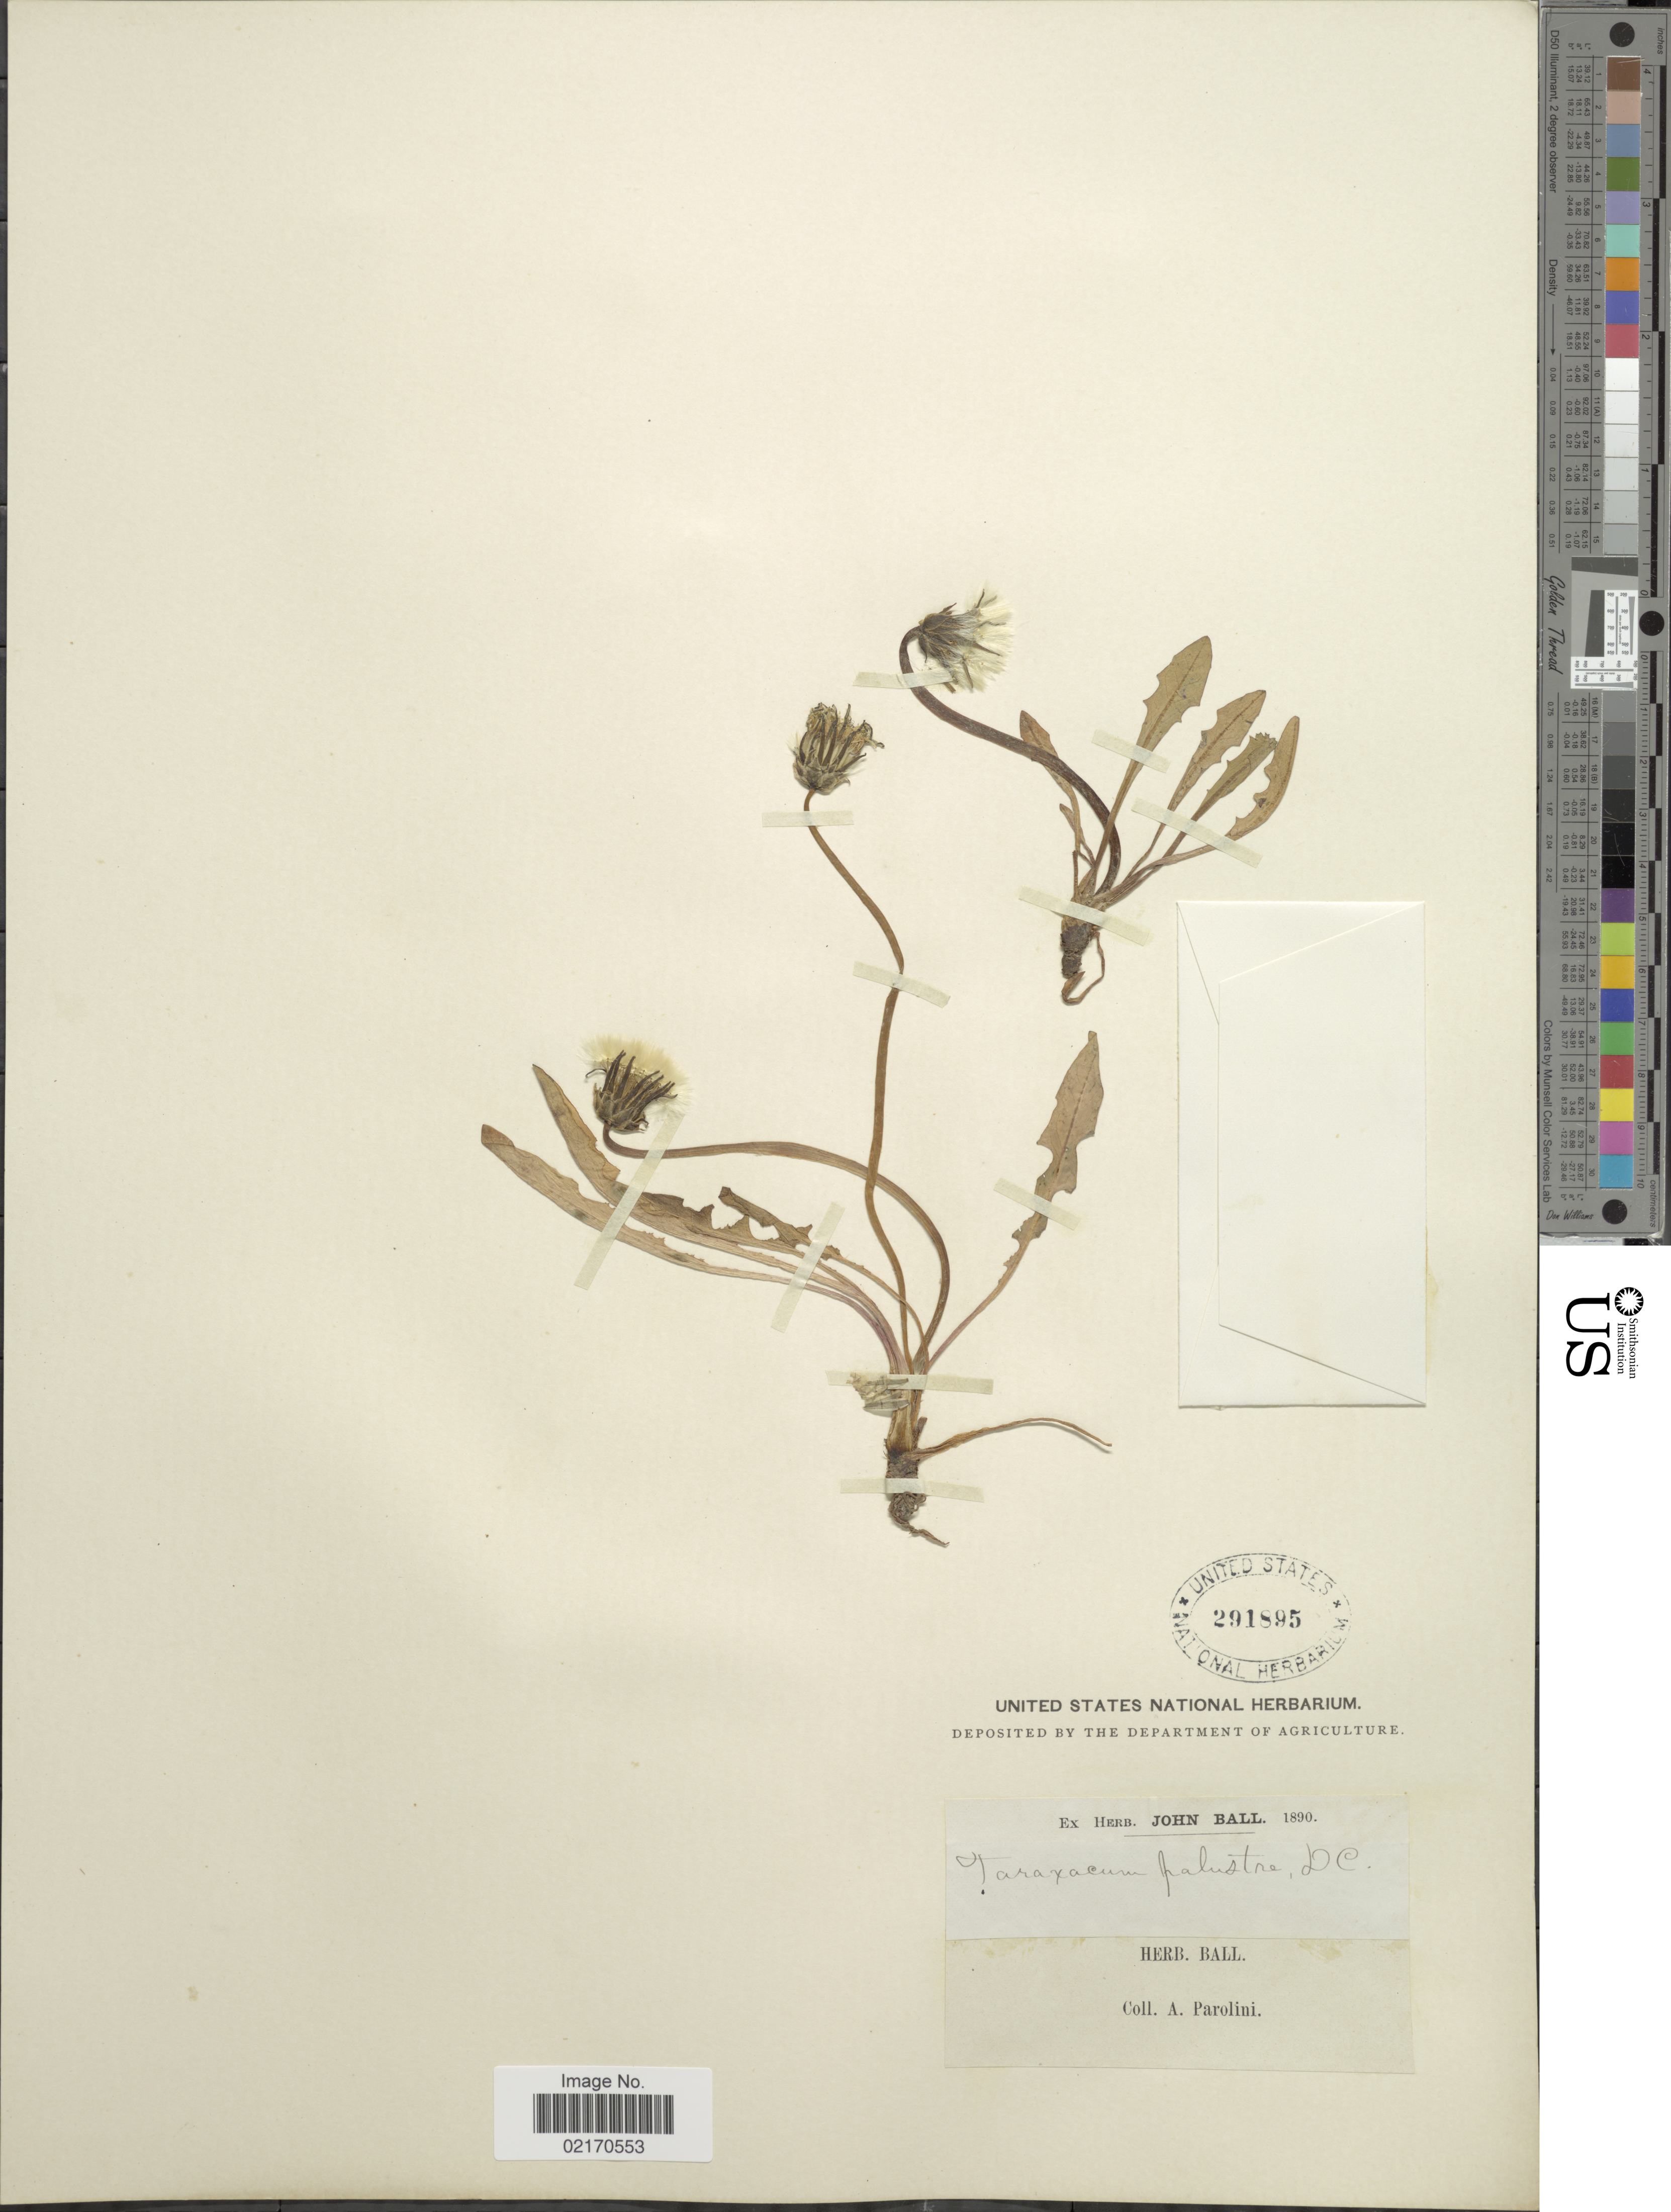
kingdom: Plantae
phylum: Tracheophyta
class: Magnoliopsida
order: Asterales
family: Asteraceae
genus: Taraxacum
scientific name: Taraxacum palustre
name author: (Lyons) Symons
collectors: A. Parolini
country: Italy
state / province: Veneto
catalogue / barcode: US 291895